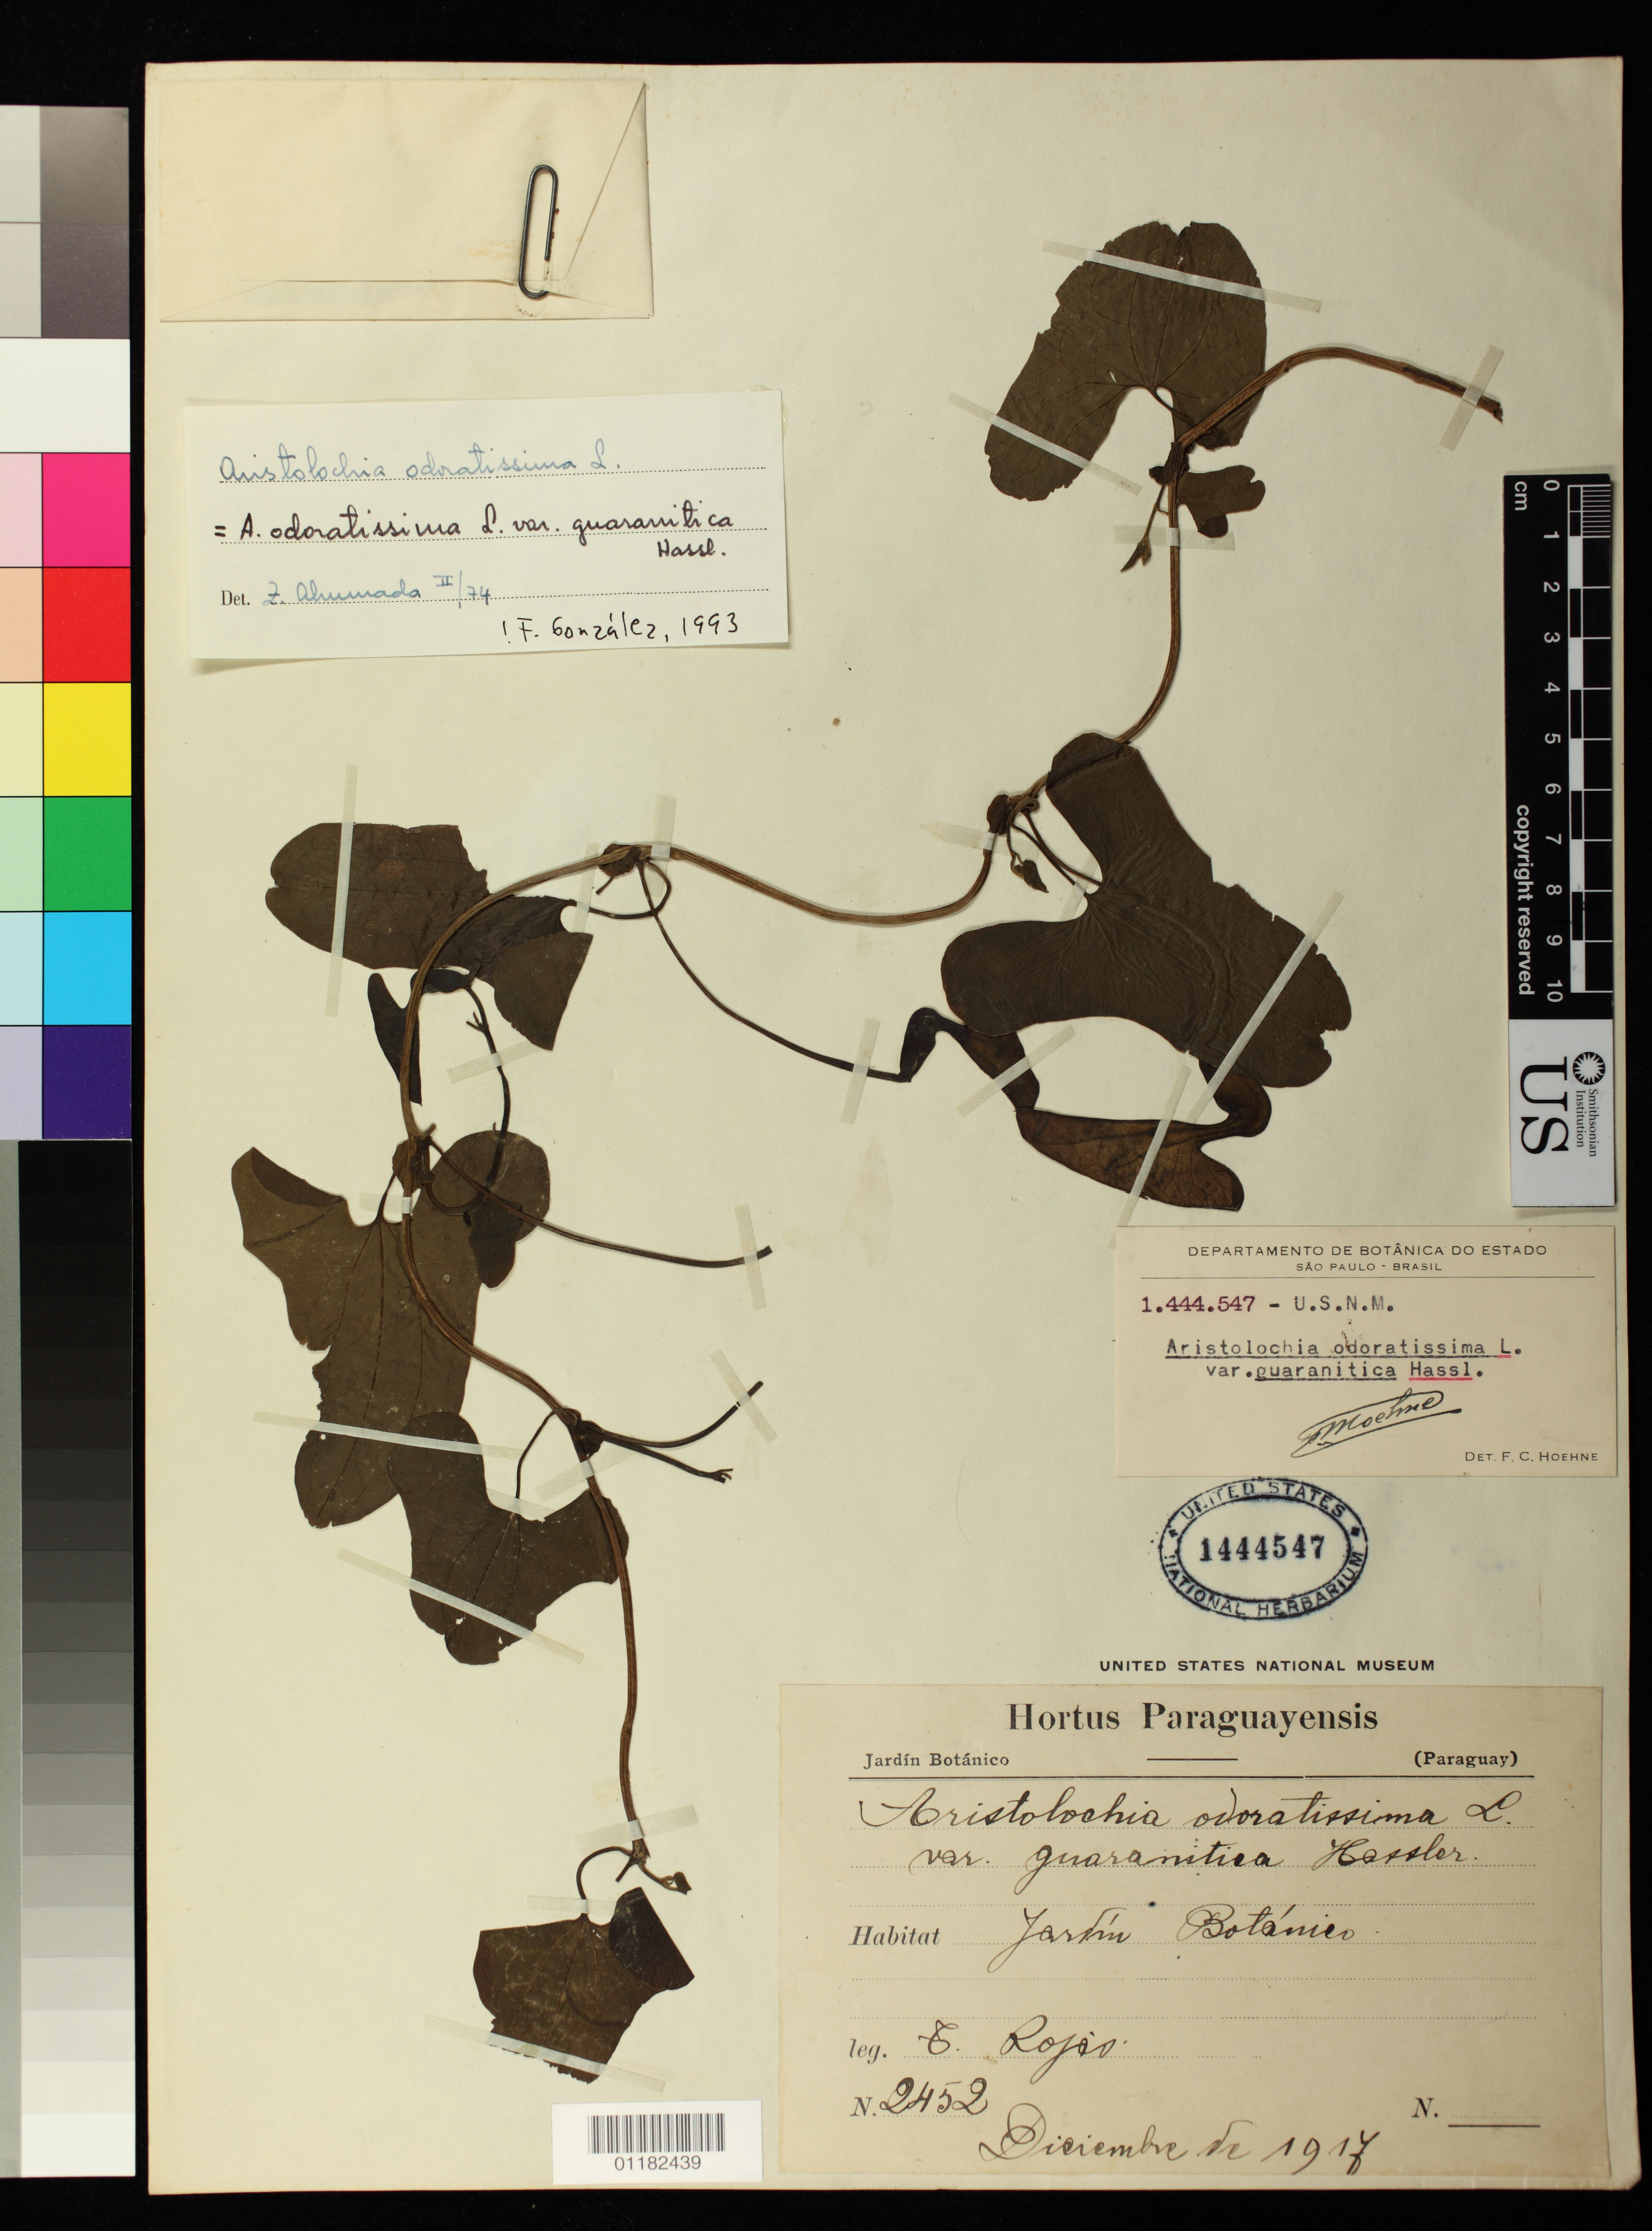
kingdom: Plantae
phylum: Tracheophyta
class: Magnoliopsida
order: Piperales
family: Aristolochiaceae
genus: Aristolochia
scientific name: Aristolochia odoratissima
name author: L.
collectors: T. Rojas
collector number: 2452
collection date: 1917-12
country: Paraguay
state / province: Asunción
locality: Jardin Botanico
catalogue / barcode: US 1444547